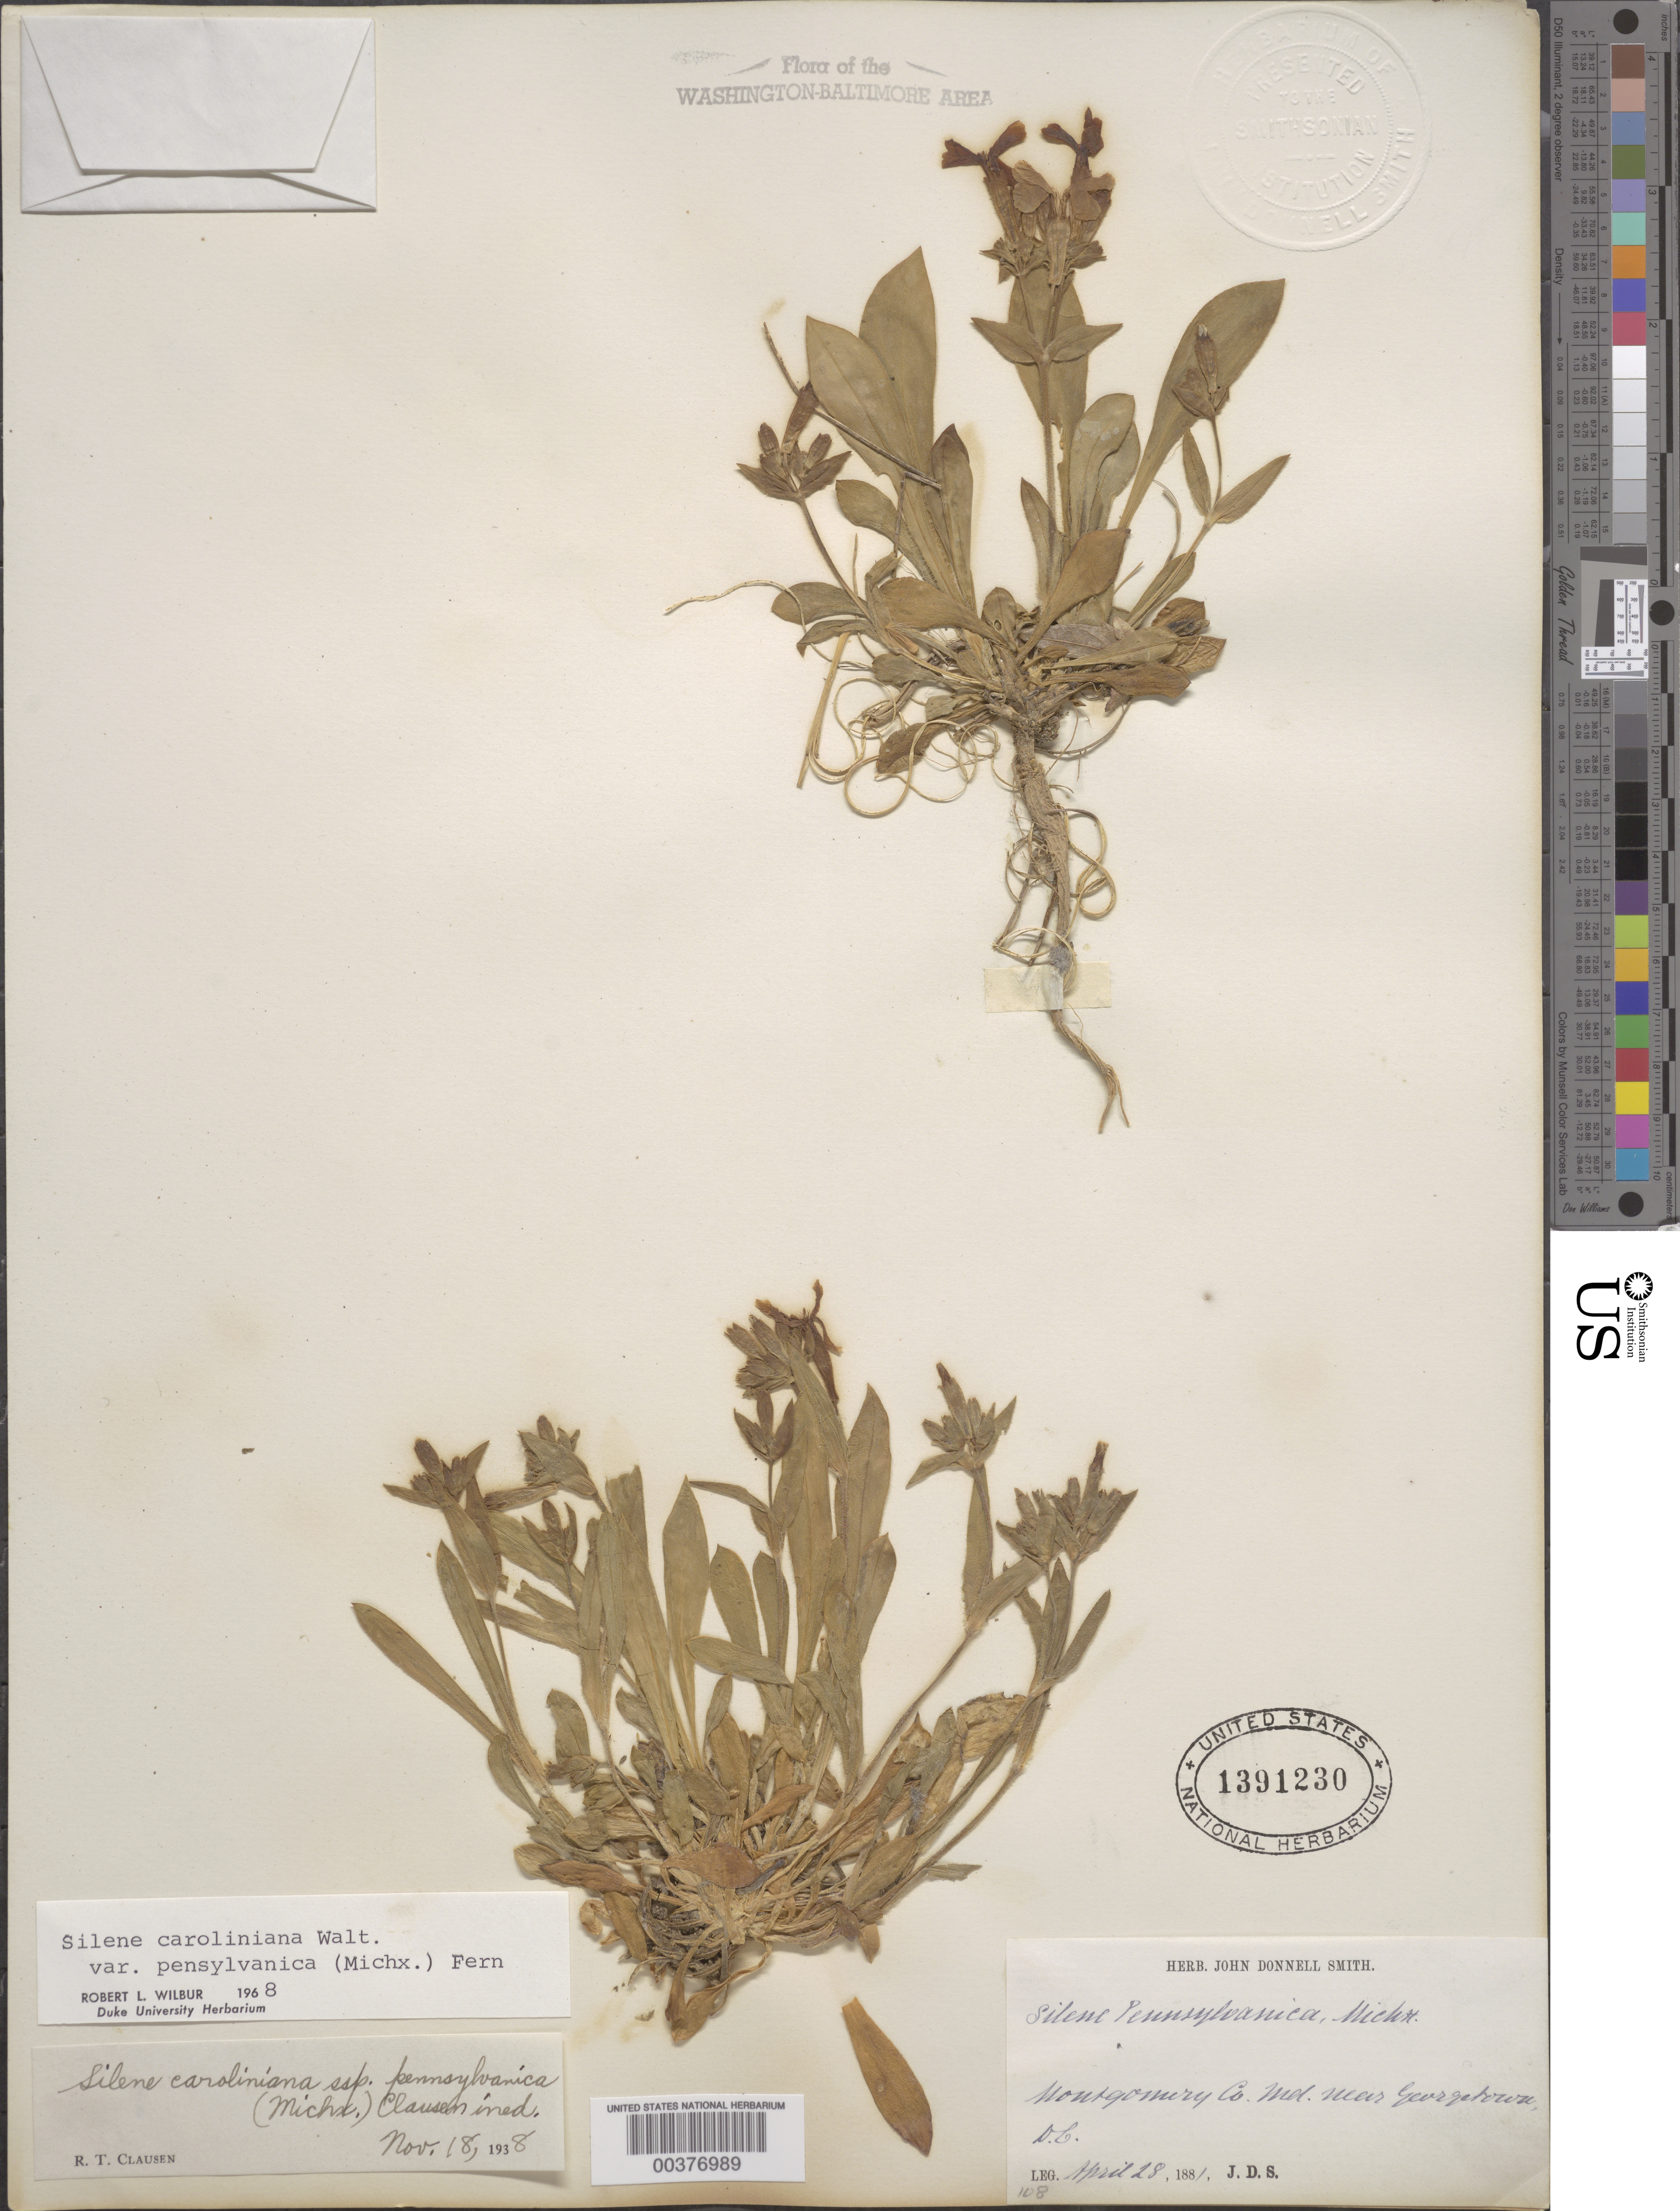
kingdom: Plantae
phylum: Tracheophyta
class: Magnoliopsida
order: Caryophyllales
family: Caryophyllaceae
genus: Silene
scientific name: Silene caroliniana var. pensylvanica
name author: (Michx.) Fernald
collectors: J. Donnell Smith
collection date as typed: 28 Apr 1881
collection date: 1881-04-28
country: United States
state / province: Maryland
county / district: Montgomery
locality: Near Georgetown C. & O. Canal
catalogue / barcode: US 1391230